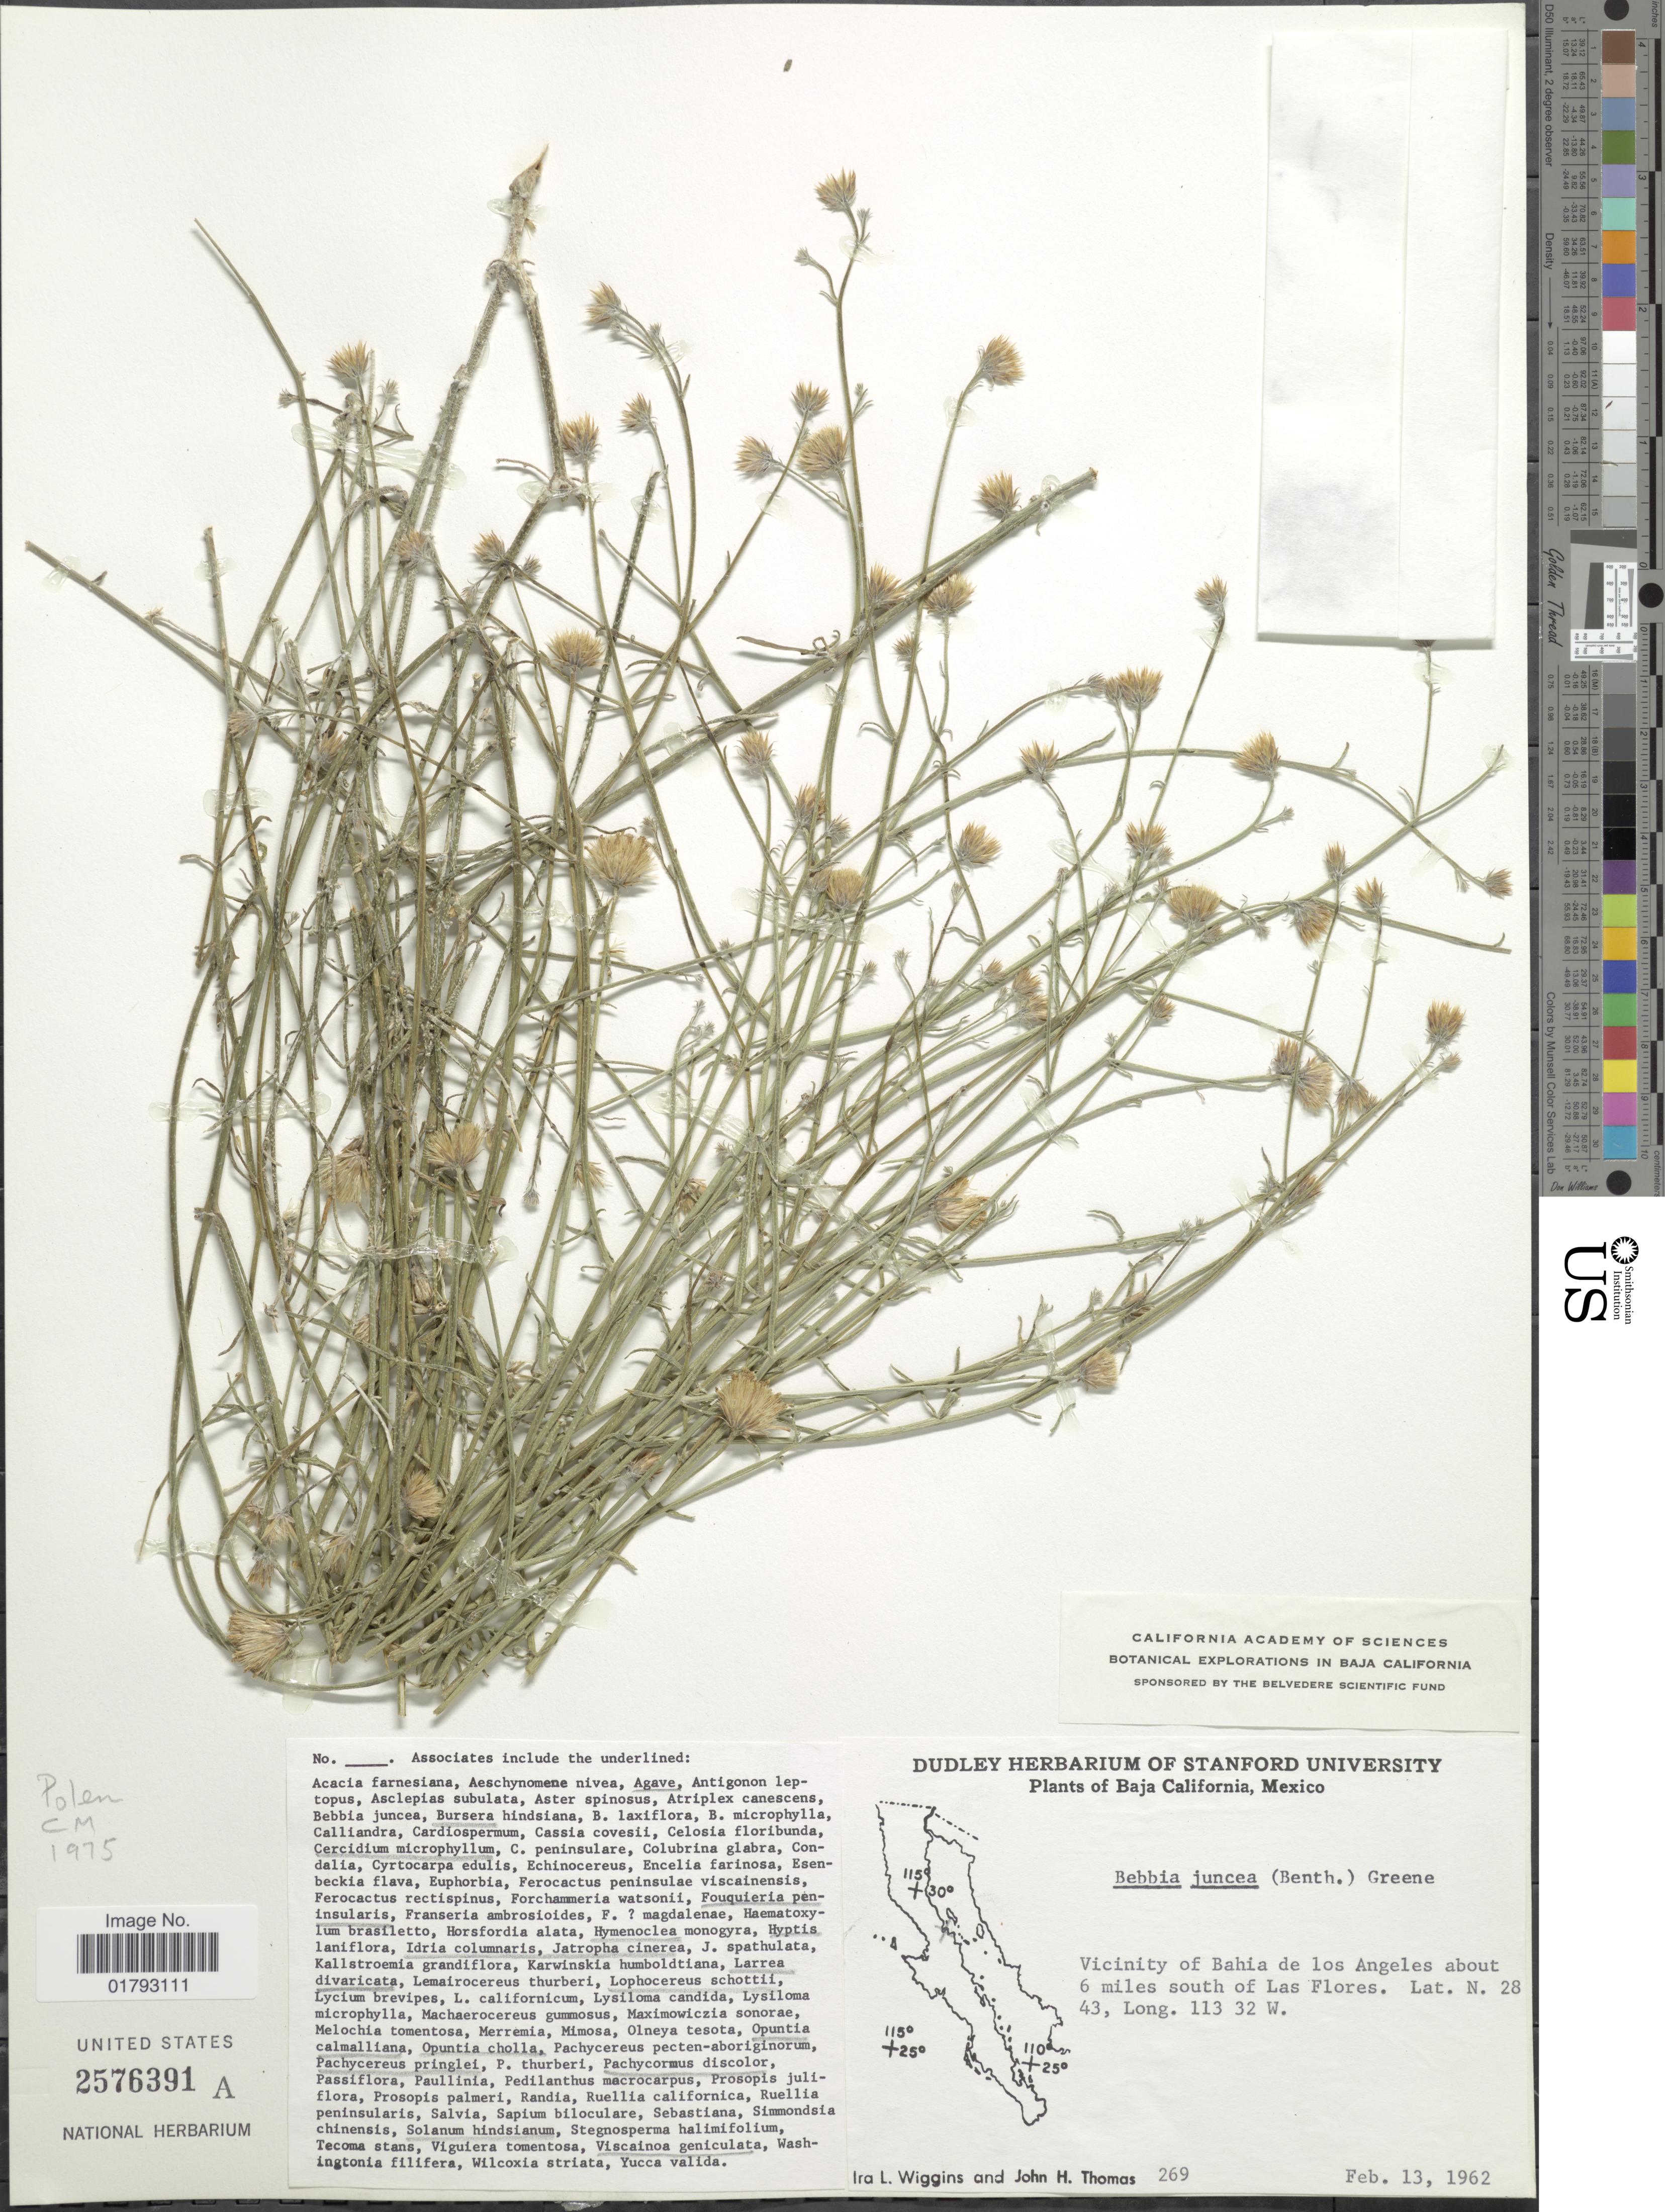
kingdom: Plantae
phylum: Tracheophyta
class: Magnoliopsida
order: Asterales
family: Asteraceae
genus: Bebbia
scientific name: Bebbia juncea var. juncea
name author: (Benth.) Greene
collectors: I. L. Wiggins & J. H. Thomas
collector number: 269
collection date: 1962-02-13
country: Mexico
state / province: Baja California Sur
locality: Baja California, Mexico, Vicinity of Bahia de los Angeles aout 6 miles south of Las Flores.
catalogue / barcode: US 2576391A